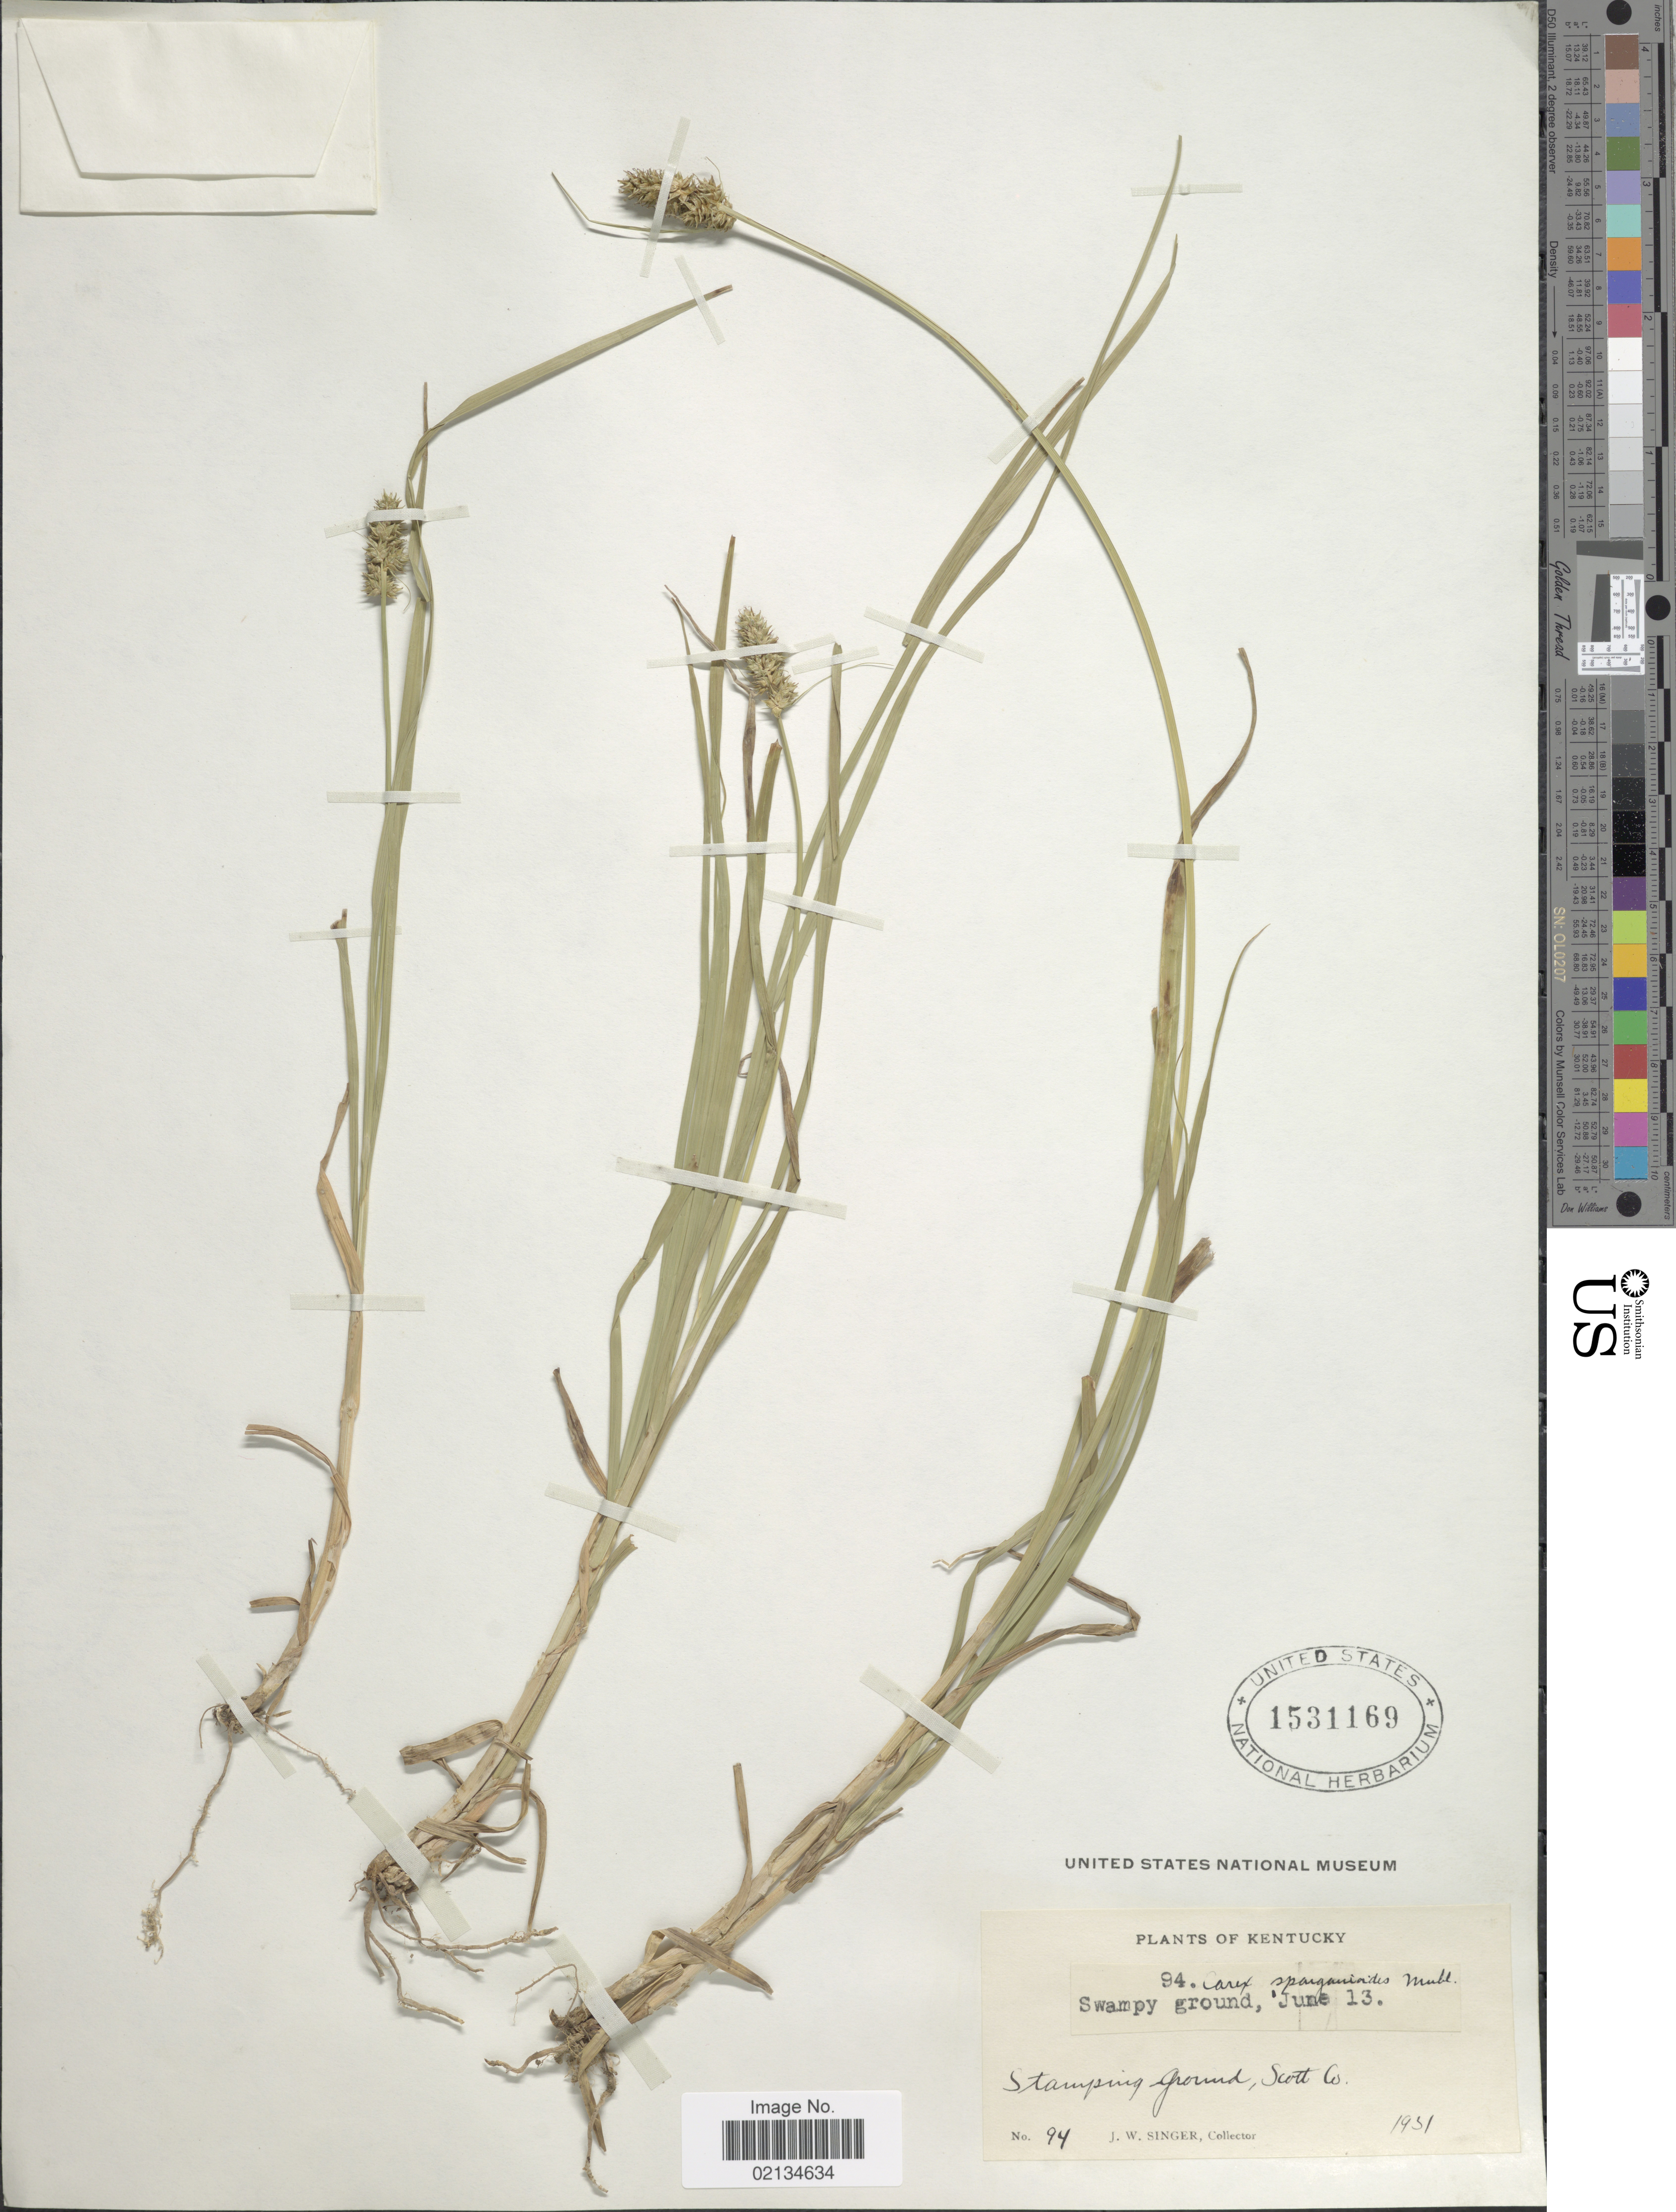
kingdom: Plantae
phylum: Tracheophyta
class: Liliopsida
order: Poales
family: Cyperaceae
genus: Carex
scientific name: Carex sparganioides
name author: Muhl. ex Willd.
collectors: J. EW. Singer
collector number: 94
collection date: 1931-06-13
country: United States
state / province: Kentucky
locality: Swampy ground, Stamping Ground, Scott Co.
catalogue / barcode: US 1531169